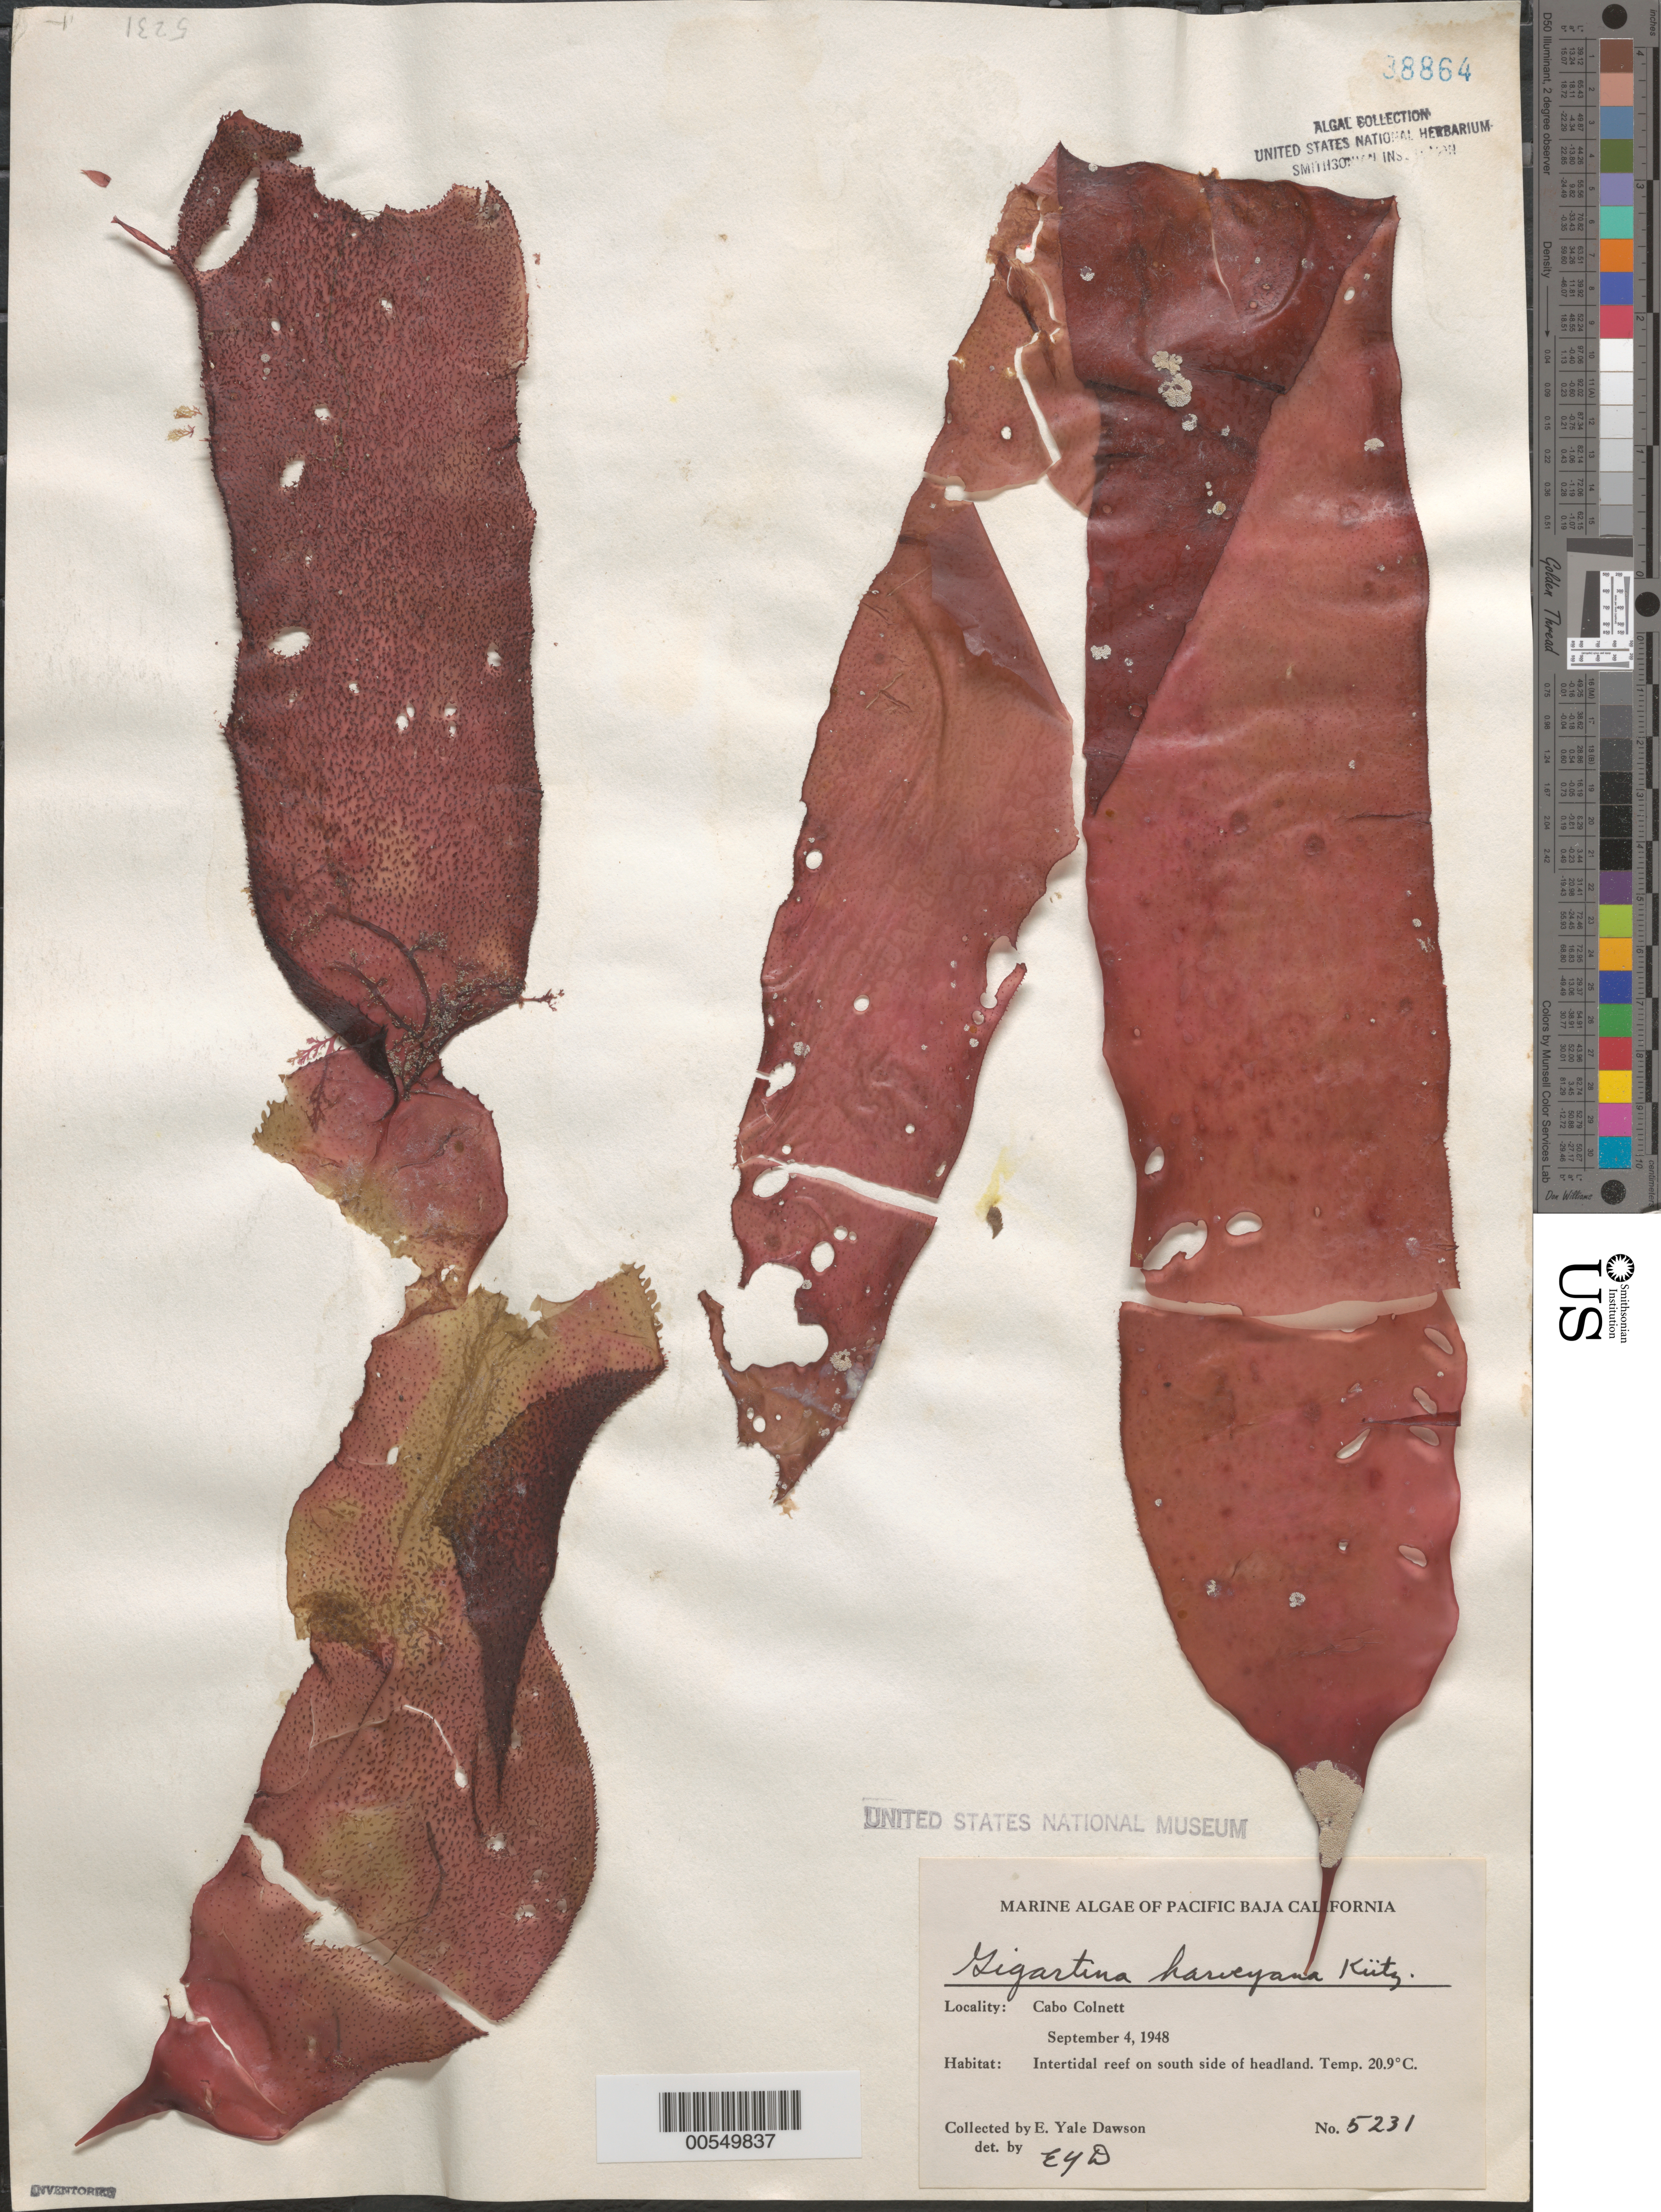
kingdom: Plantae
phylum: Rhodophyta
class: Florideophyceae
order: Gigartinales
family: Gigartinaceae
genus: Chondracanthus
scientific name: Chondracanthus harveyanus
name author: (Kütz.) Guiry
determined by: Algae name updating Project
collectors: E. Y. Dawson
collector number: EYD 5231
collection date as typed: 04 Sep 1948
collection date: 1948-09-04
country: Mexico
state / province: Baja California Norte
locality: Cabo Colnett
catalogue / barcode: US 38864